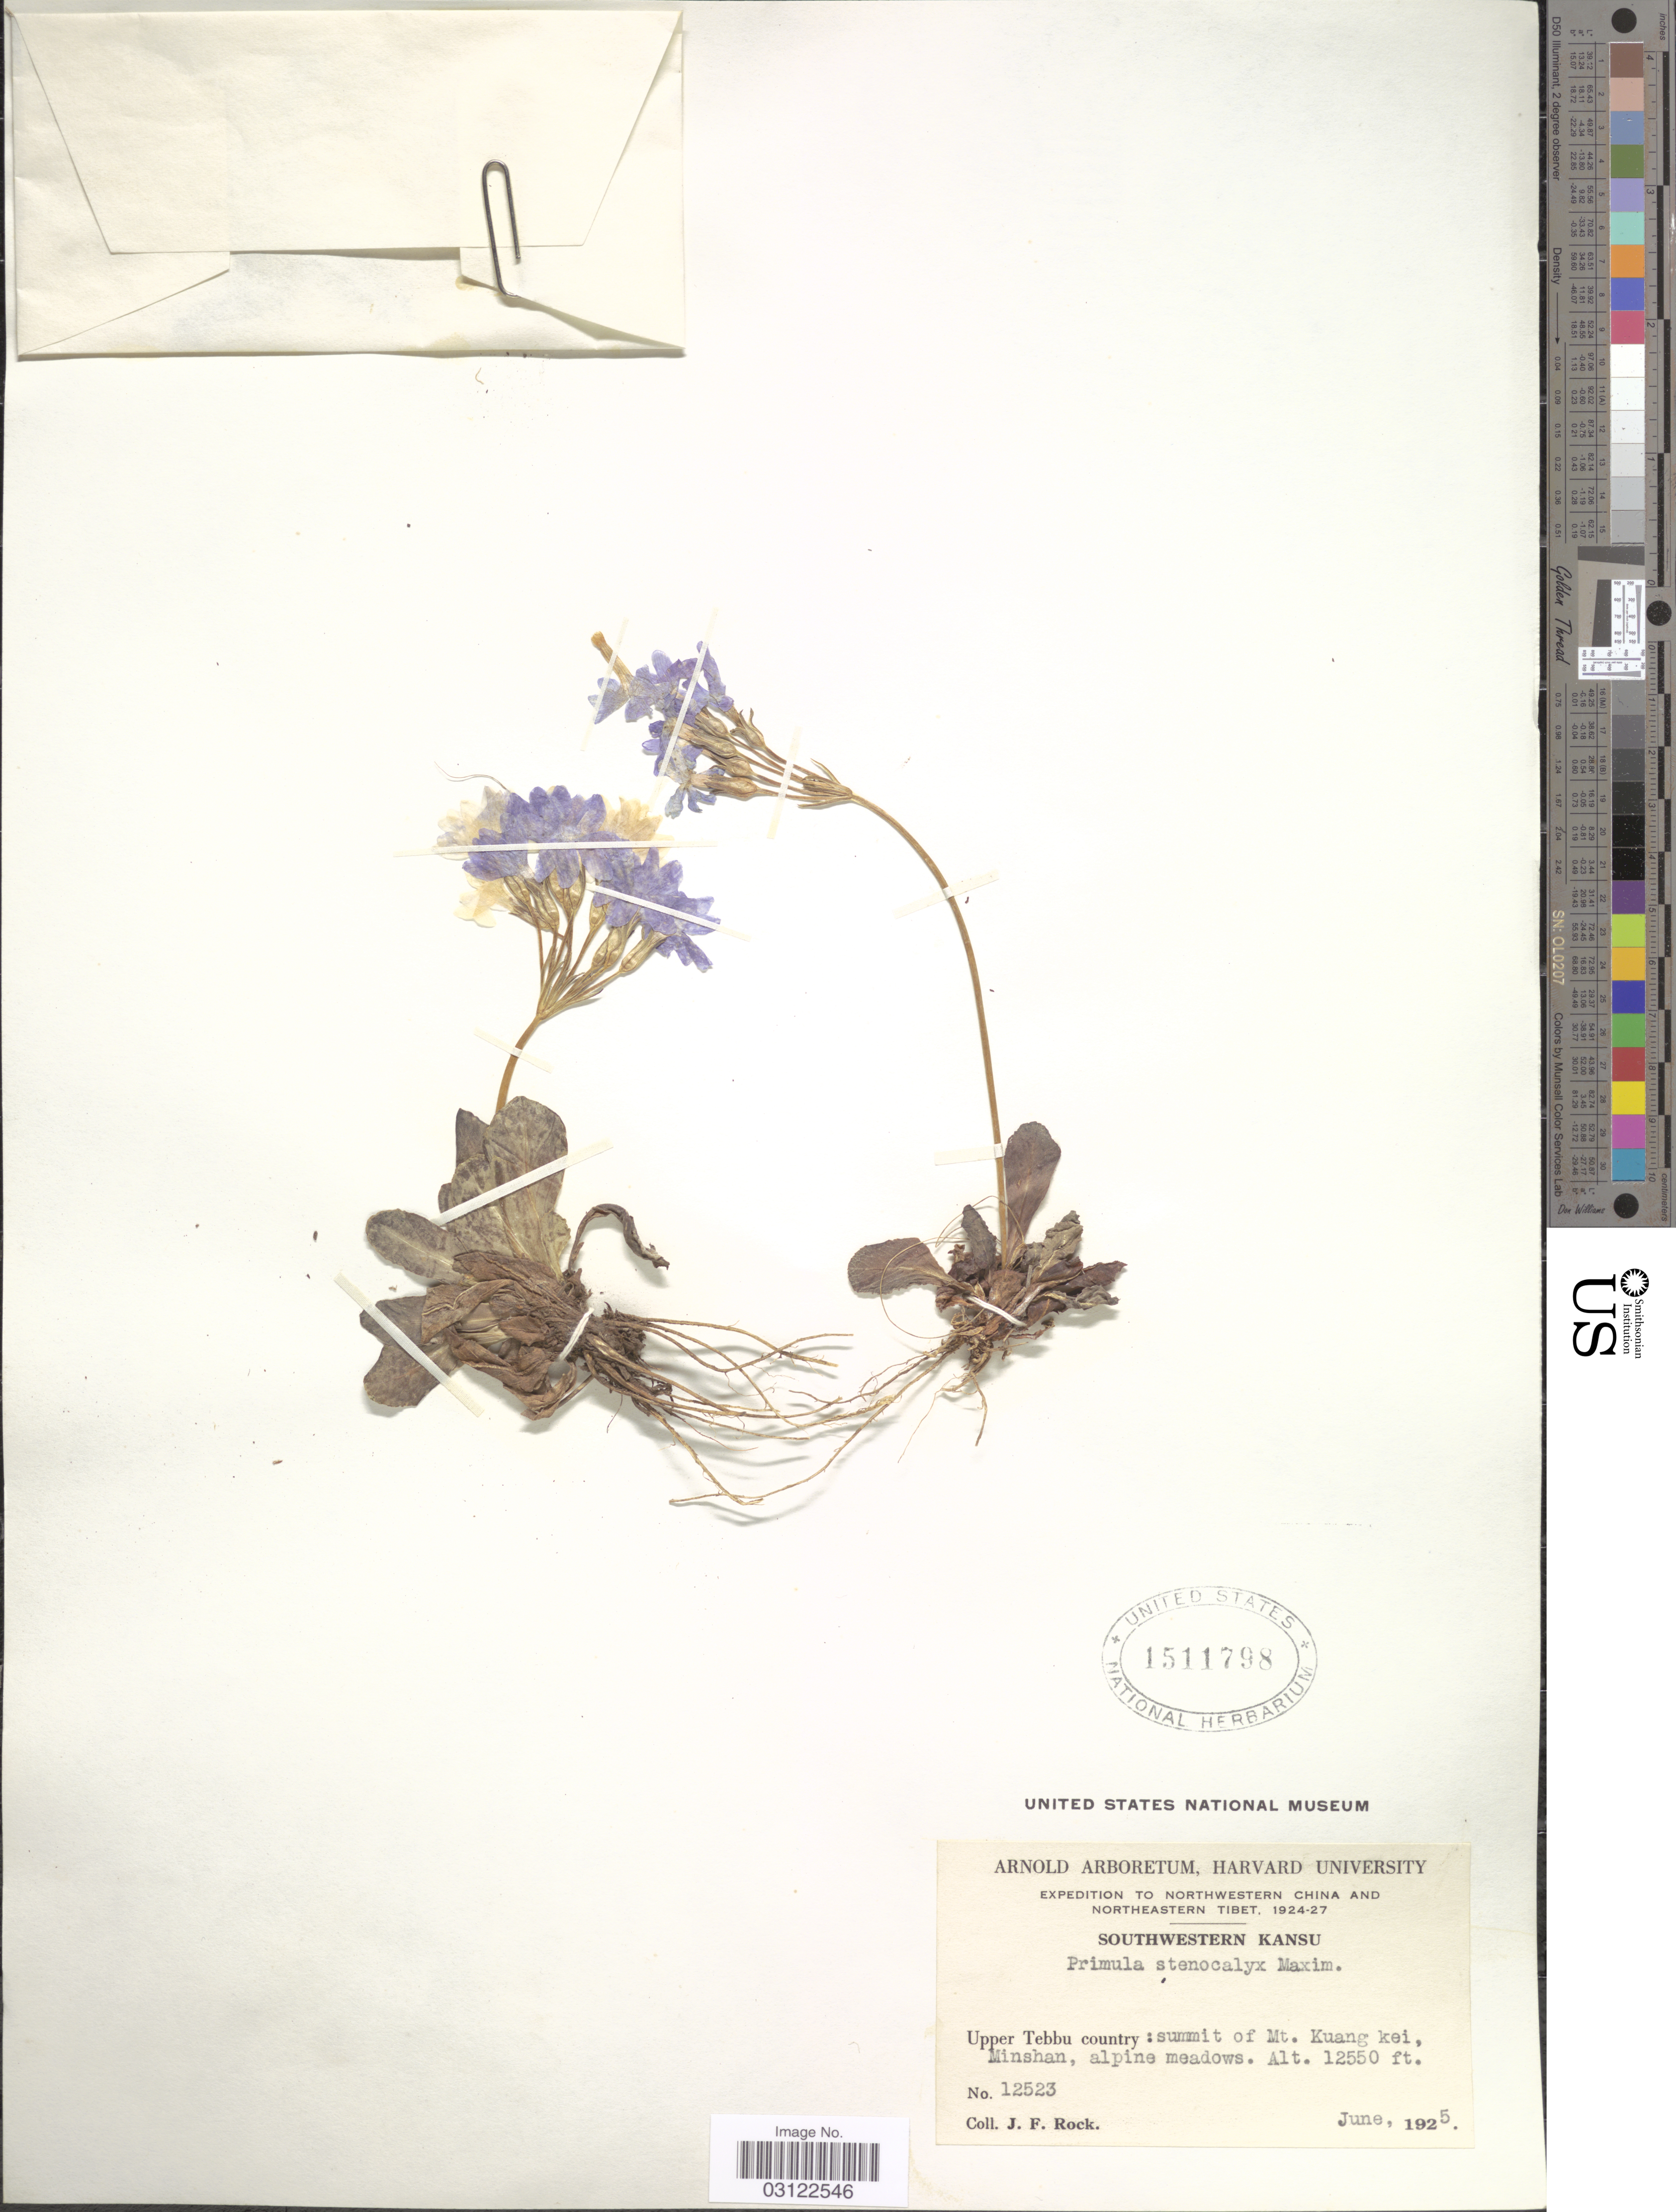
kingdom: Plantae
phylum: Tracheophyta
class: Magnoliopsida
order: Ericales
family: Primulaceae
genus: Primula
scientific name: Primula stenocalyx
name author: Maxim.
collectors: J. Rock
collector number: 12523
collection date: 1925-06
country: China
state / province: Gansu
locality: Northwestern China and Northeastern Tibet. Southwestern Kansu. Upper Tebbu country: summit of Mt. Kuang kei, Minshan.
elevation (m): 3825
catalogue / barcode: US 1511798